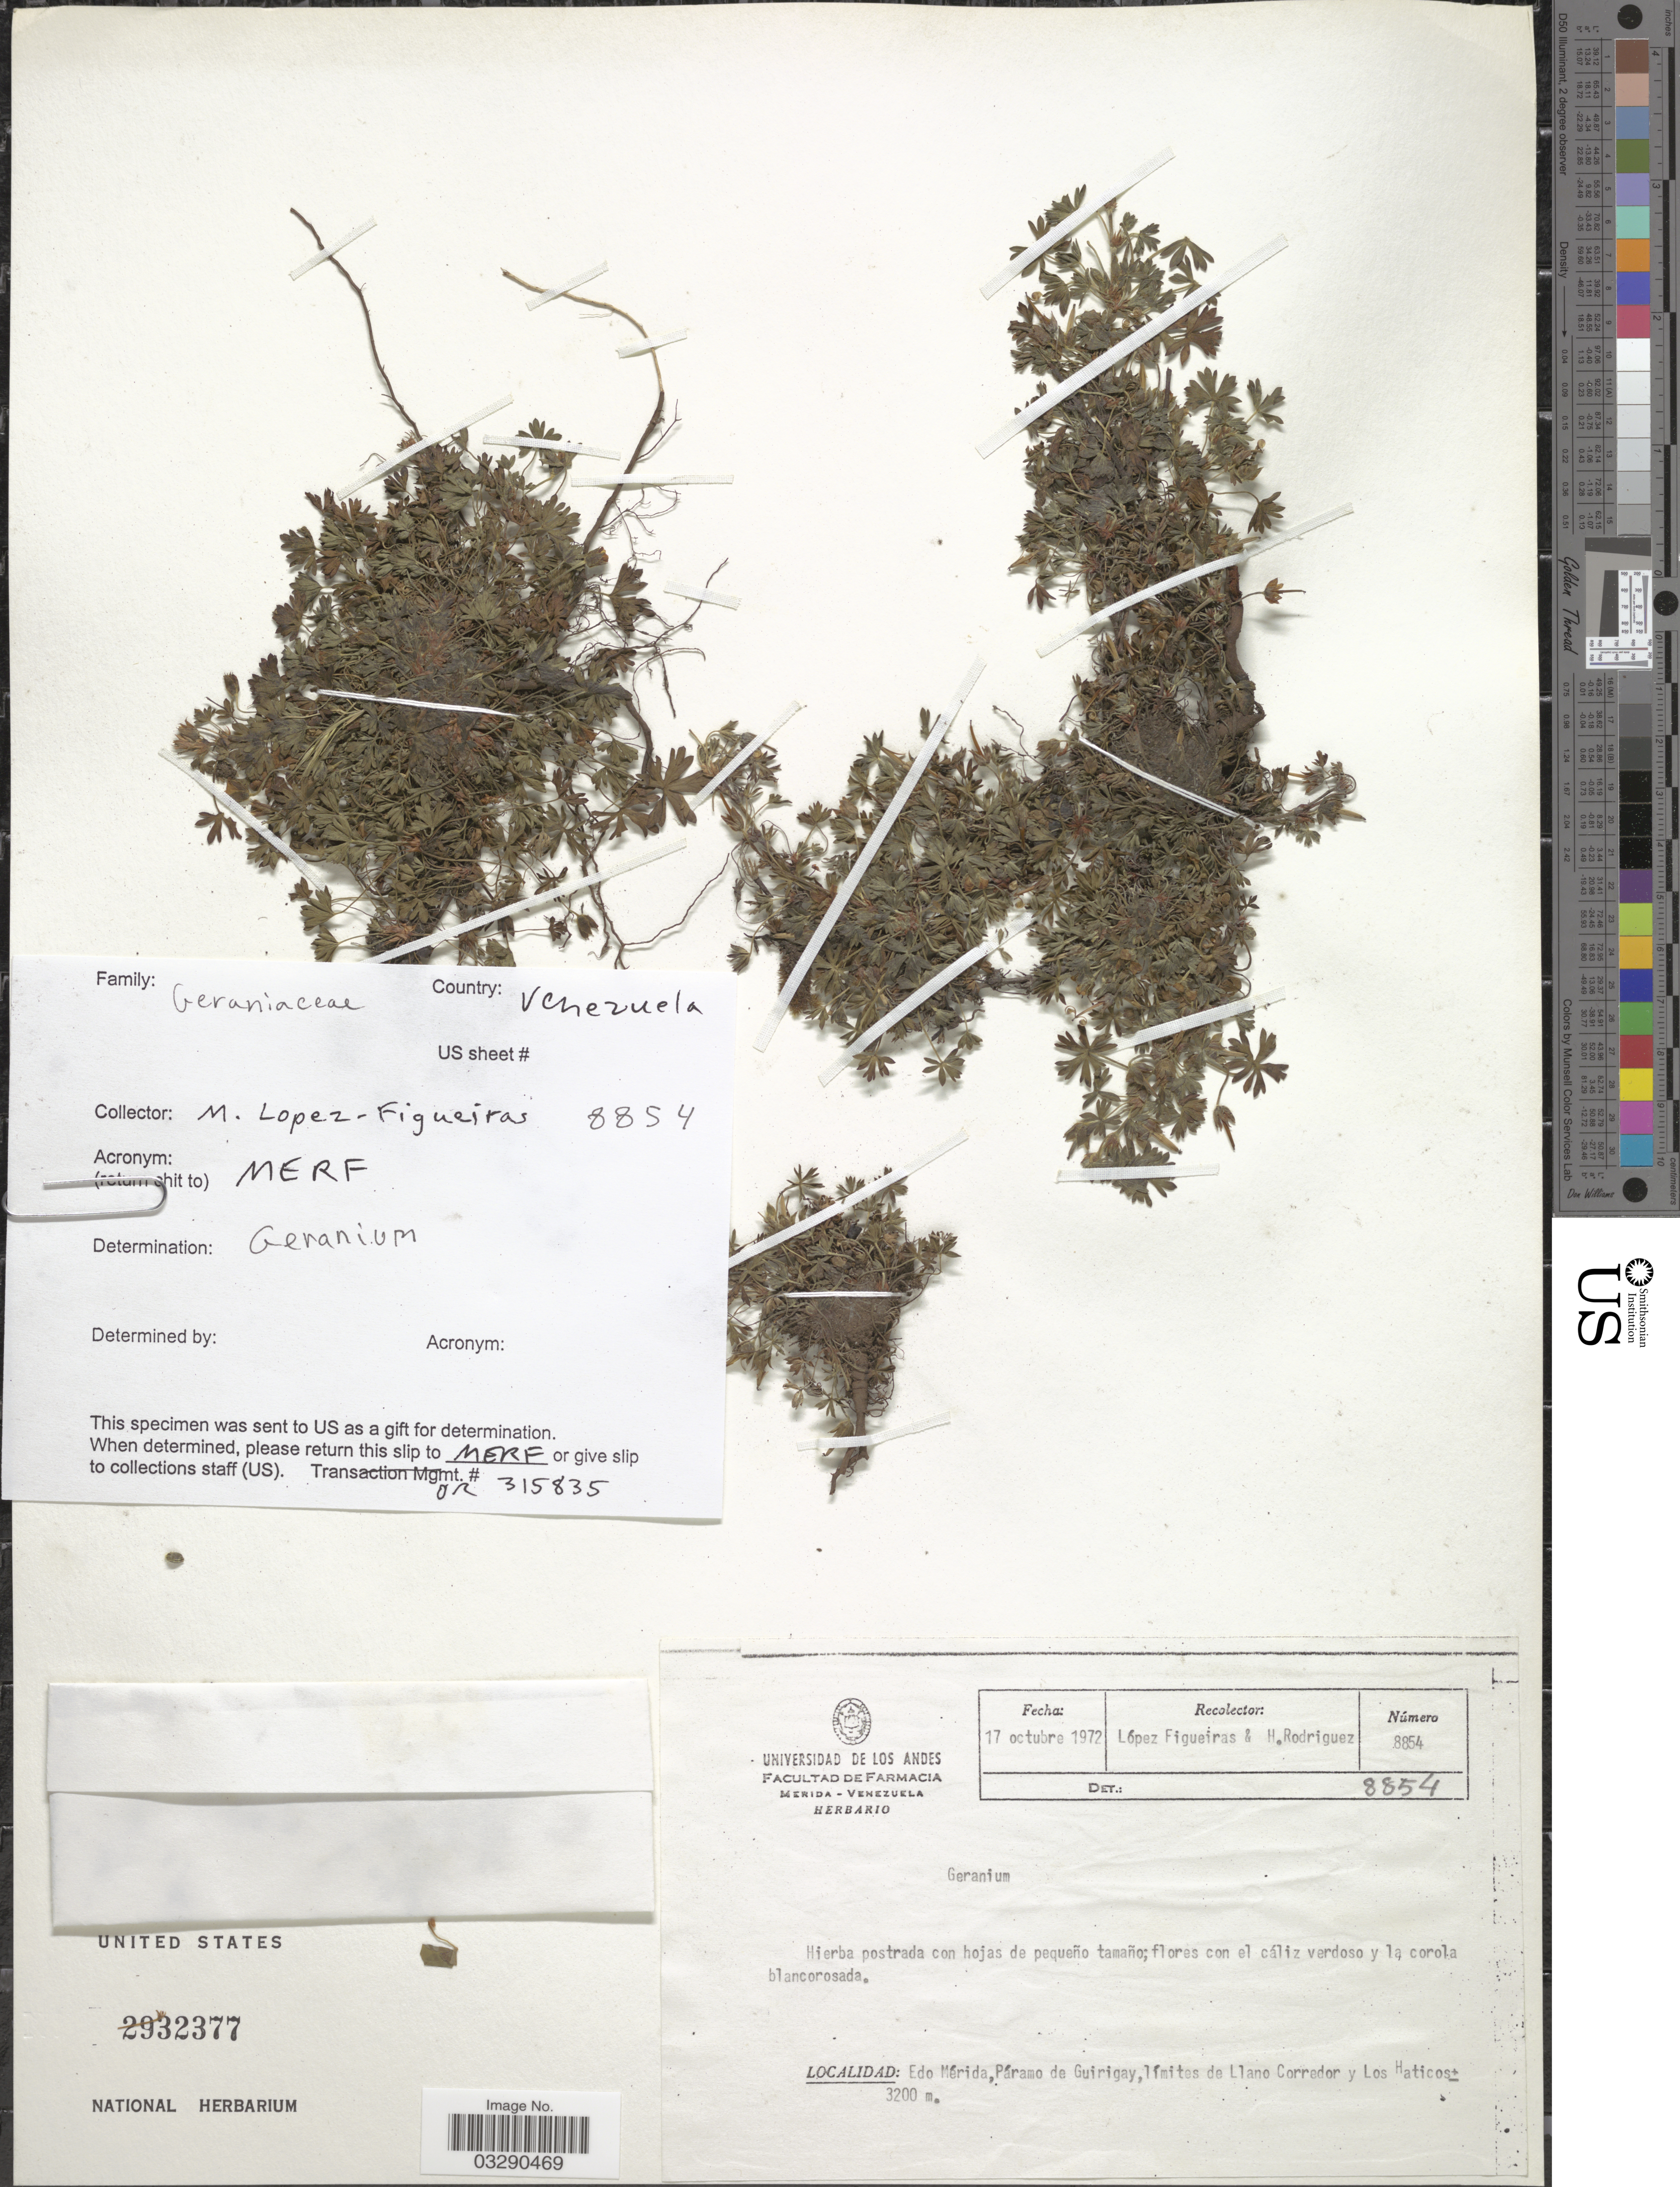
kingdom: Plantae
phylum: Tracheophyta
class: Magnoliopsida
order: Geraniales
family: Geraniaceae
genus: Geranium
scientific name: Geranium sp.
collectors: M. López Figueiras & H. Rodriguez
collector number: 8854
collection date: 1972-10-17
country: Venezuela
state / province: Mérida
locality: Páramo de Guirigay, límites de Llano Corredor y Los Haticos.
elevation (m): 3200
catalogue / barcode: US 2932377